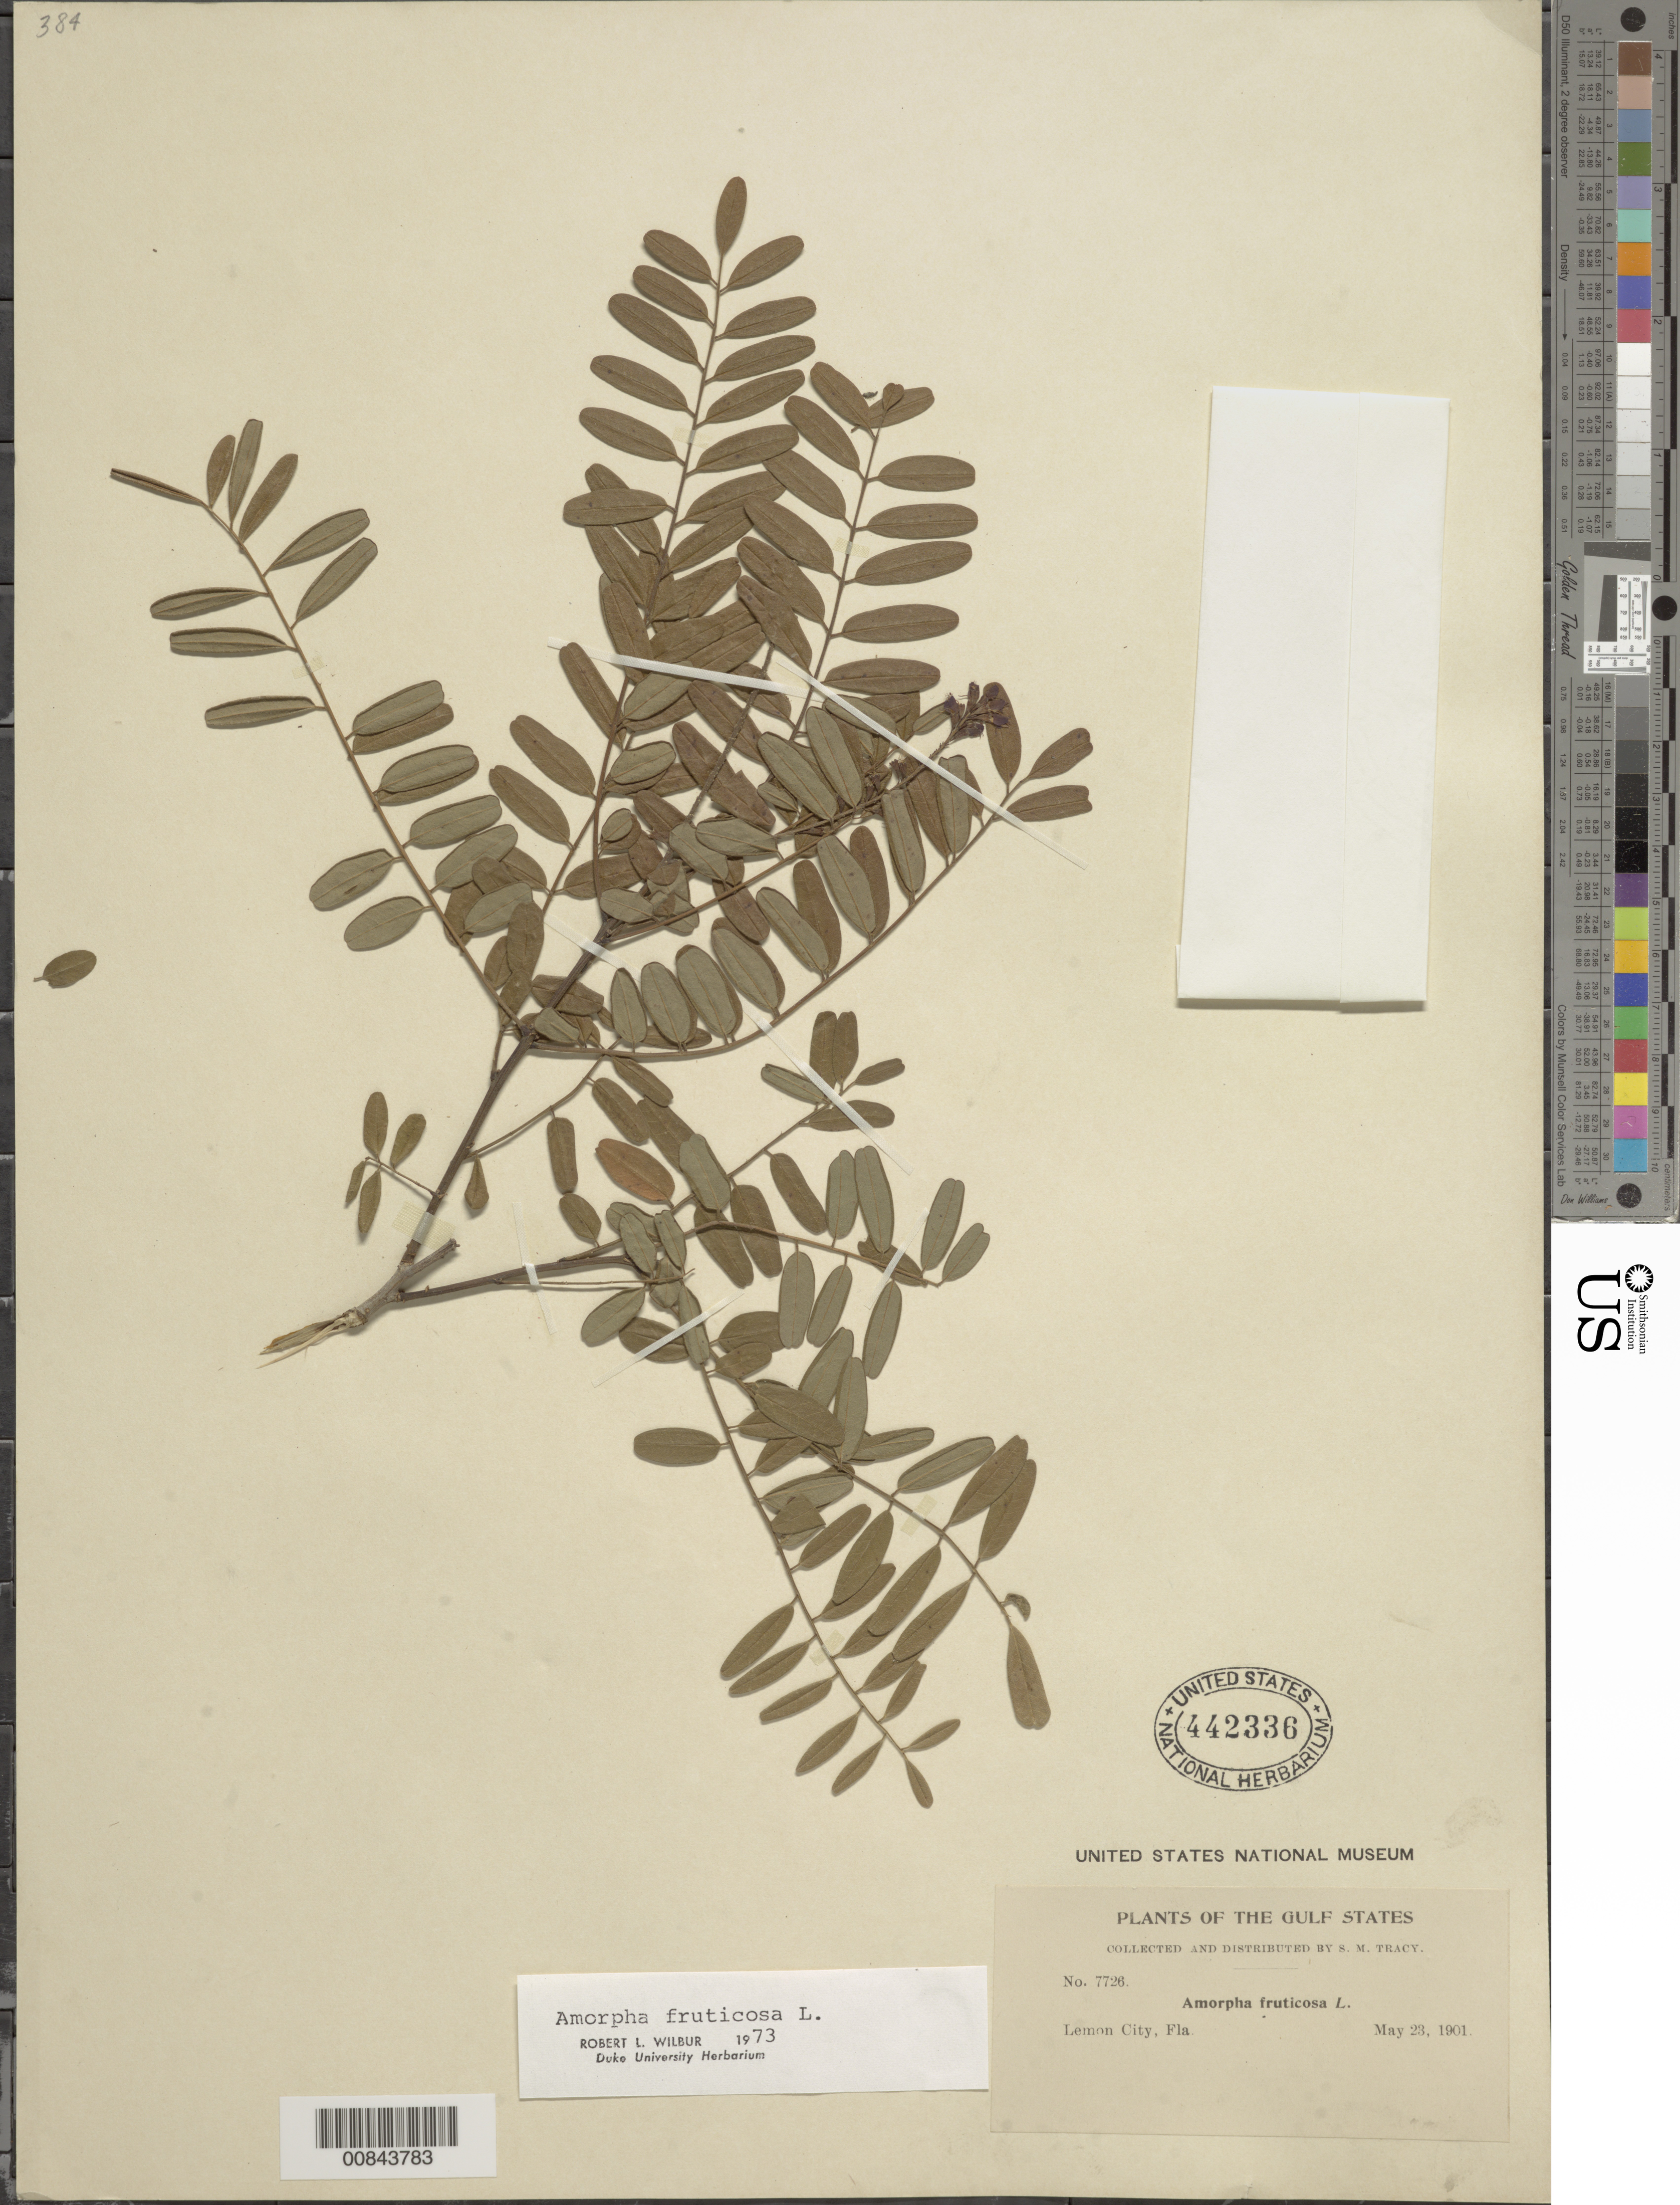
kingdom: Plantae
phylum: Tracheophyta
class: Magnoliopsida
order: Fabales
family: Fabaceae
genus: Amorpha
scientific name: Amorpha fruticosa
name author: L.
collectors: S. M. Tracy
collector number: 7726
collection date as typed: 23 May 1901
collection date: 1901-05-23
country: United States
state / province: Florida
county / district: Dade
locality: Lemon City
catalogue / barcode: US 442336